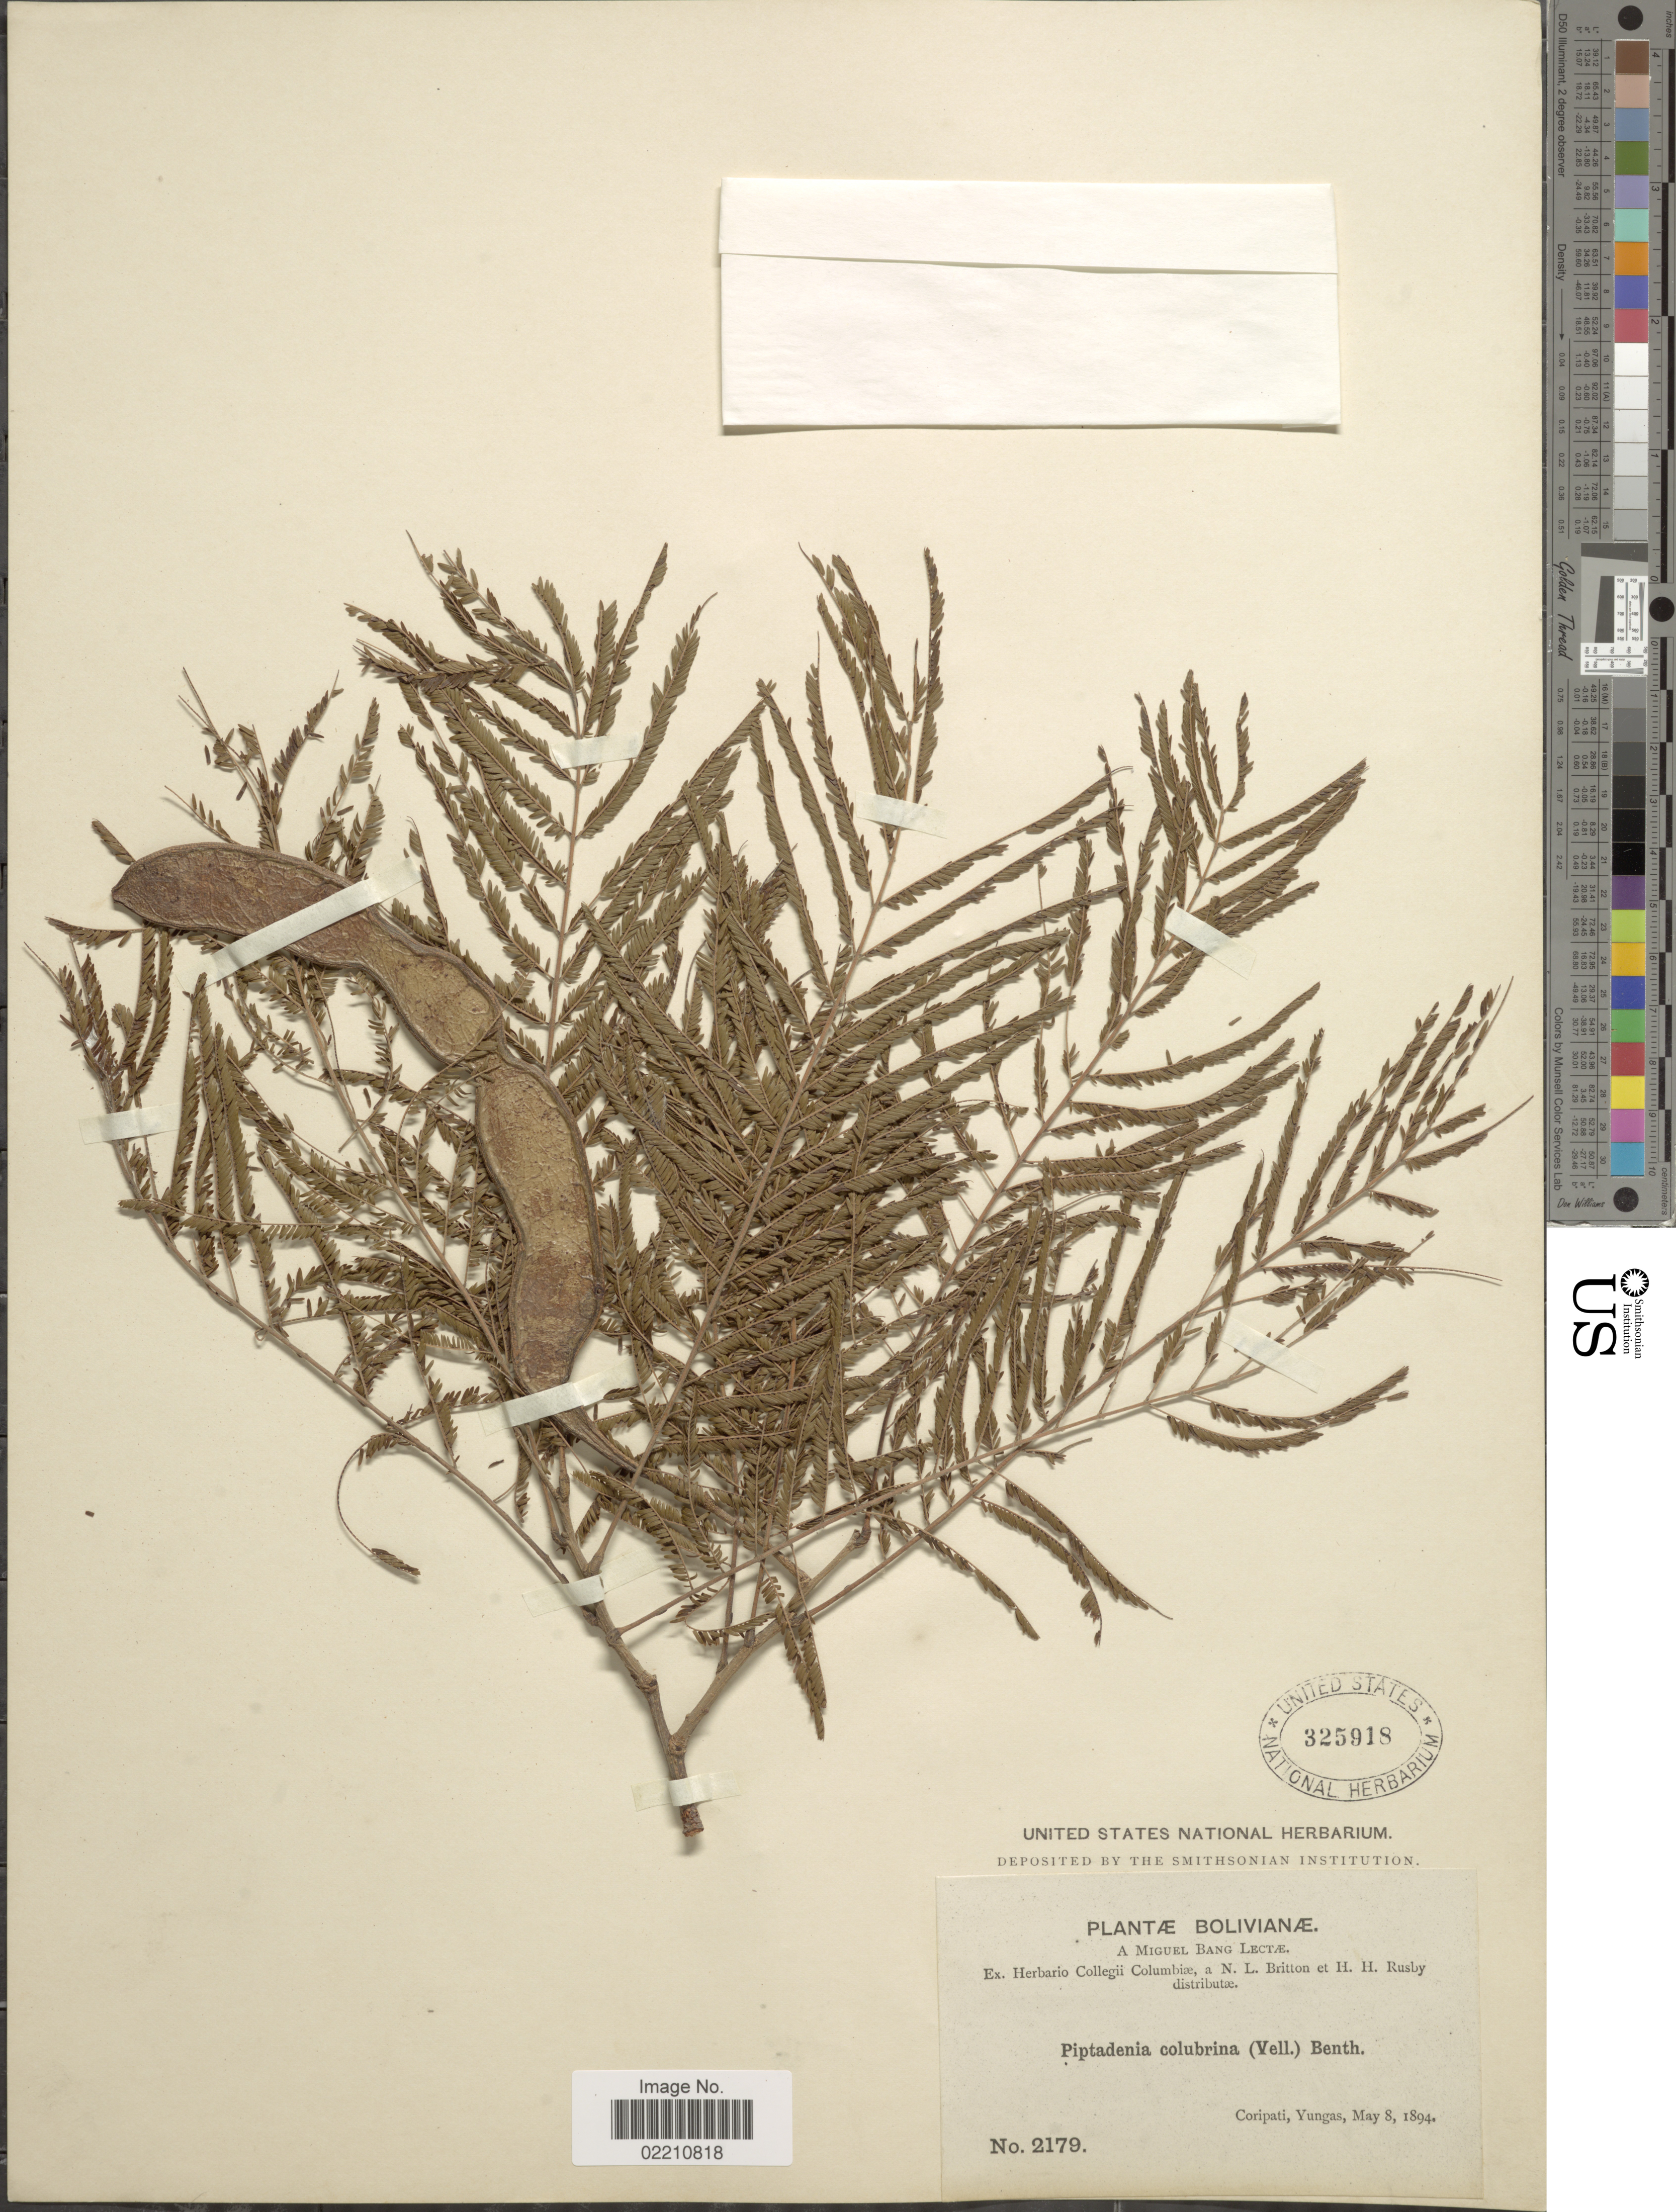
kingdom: Plantae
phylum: Tracheophyta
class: Magnoliopsida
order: Fabales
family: Fabaceae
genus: Anadenanthera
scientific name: Anadenanthera colubrina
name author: (Vell.) Brenan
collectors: M. Bang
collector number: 2179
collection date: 1894-05-08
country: Bolivia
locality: Coripati, Yungas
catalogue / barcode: US 325918